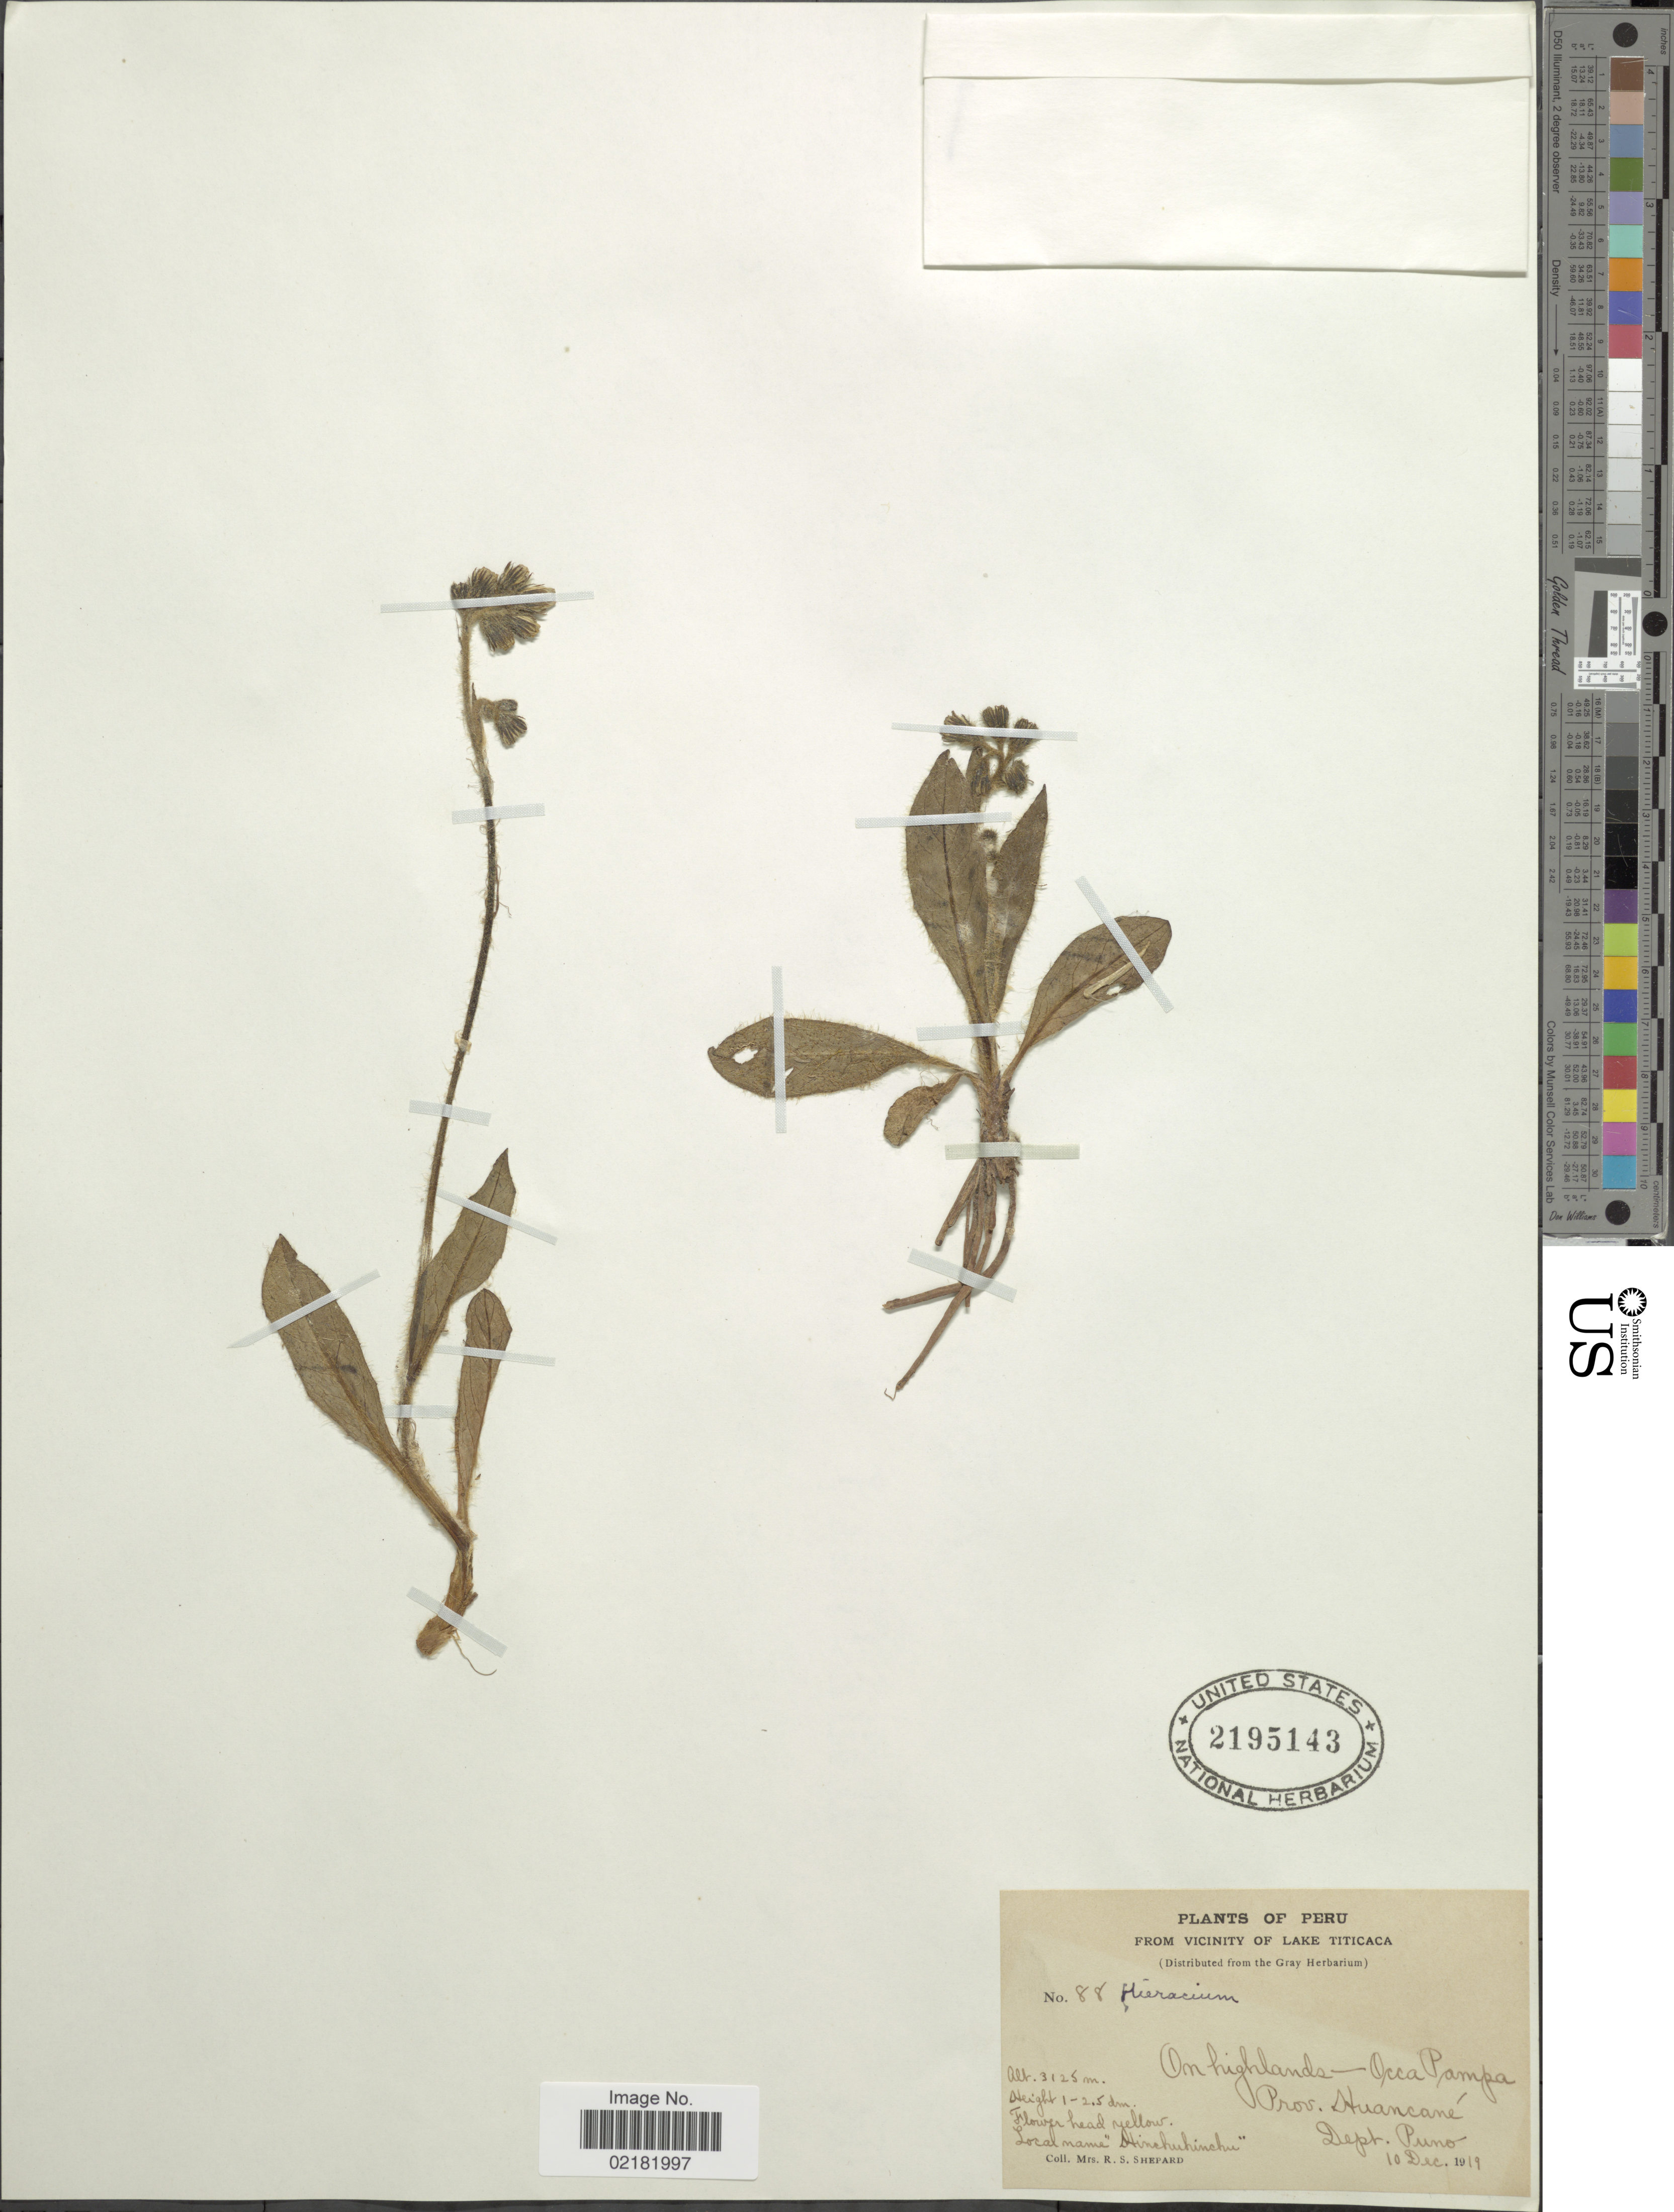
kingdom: Plantae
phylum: Tracheophyta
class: Magnoliopsida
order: Asterales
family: Asteraceae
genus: Hieracium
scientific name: Hieracium repandulare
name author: Druce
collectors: R. Shepard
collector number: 88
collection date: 1919-12-10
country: Peru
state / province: Puno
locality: On highlands- Occa Pampa, vicinity of Lake Titicaca, Prov. Huancané, Dept. Puno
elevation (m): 3125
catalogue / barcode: US 2195143